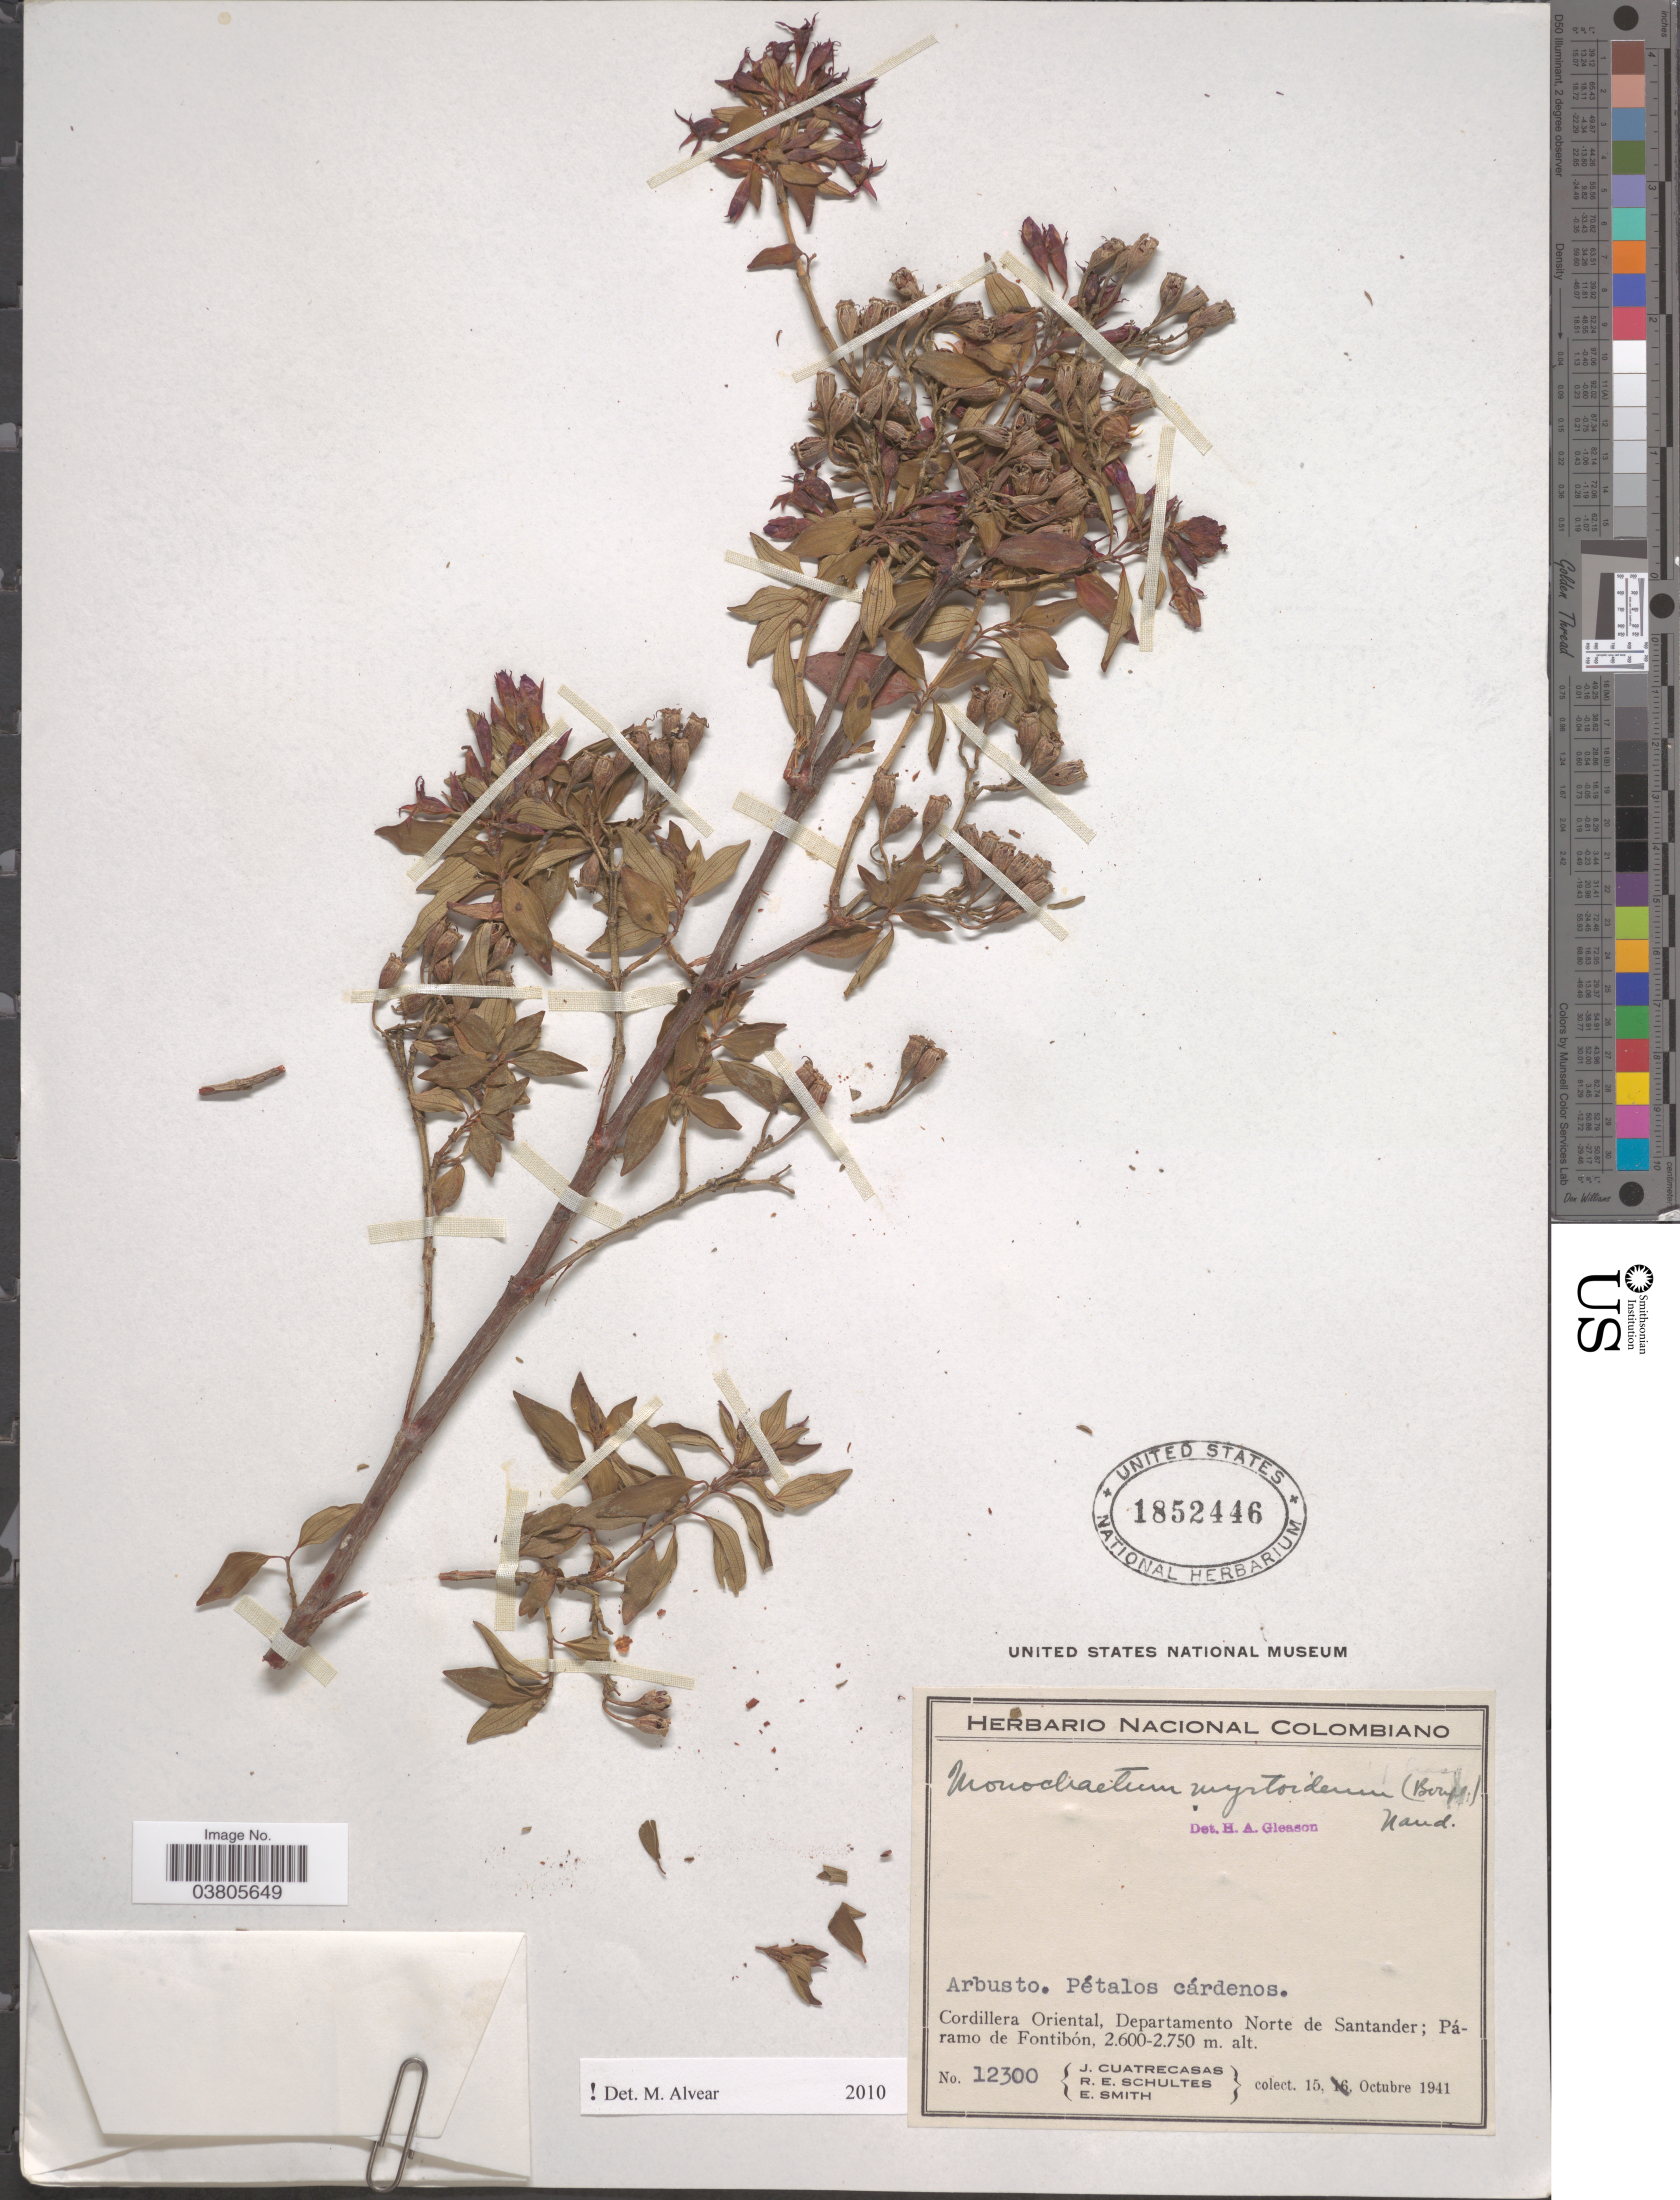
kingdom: Plantae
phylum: Tracheophyta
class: Magnoliopsida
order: Myrtales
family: Melastomataceae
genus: Monochaetum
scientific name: Monochaetum myrtoideum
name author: Naudin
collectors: J. Cuatrecasas, R. E. Schultes & E. Smith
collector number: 12300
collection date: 1941-10-15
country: Colombia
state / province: Norte de Santander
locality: Cordillera Oriental, Departamento Norte de Santander; Páramo de Fontibón.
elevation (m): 2600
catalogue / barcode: US 1852446